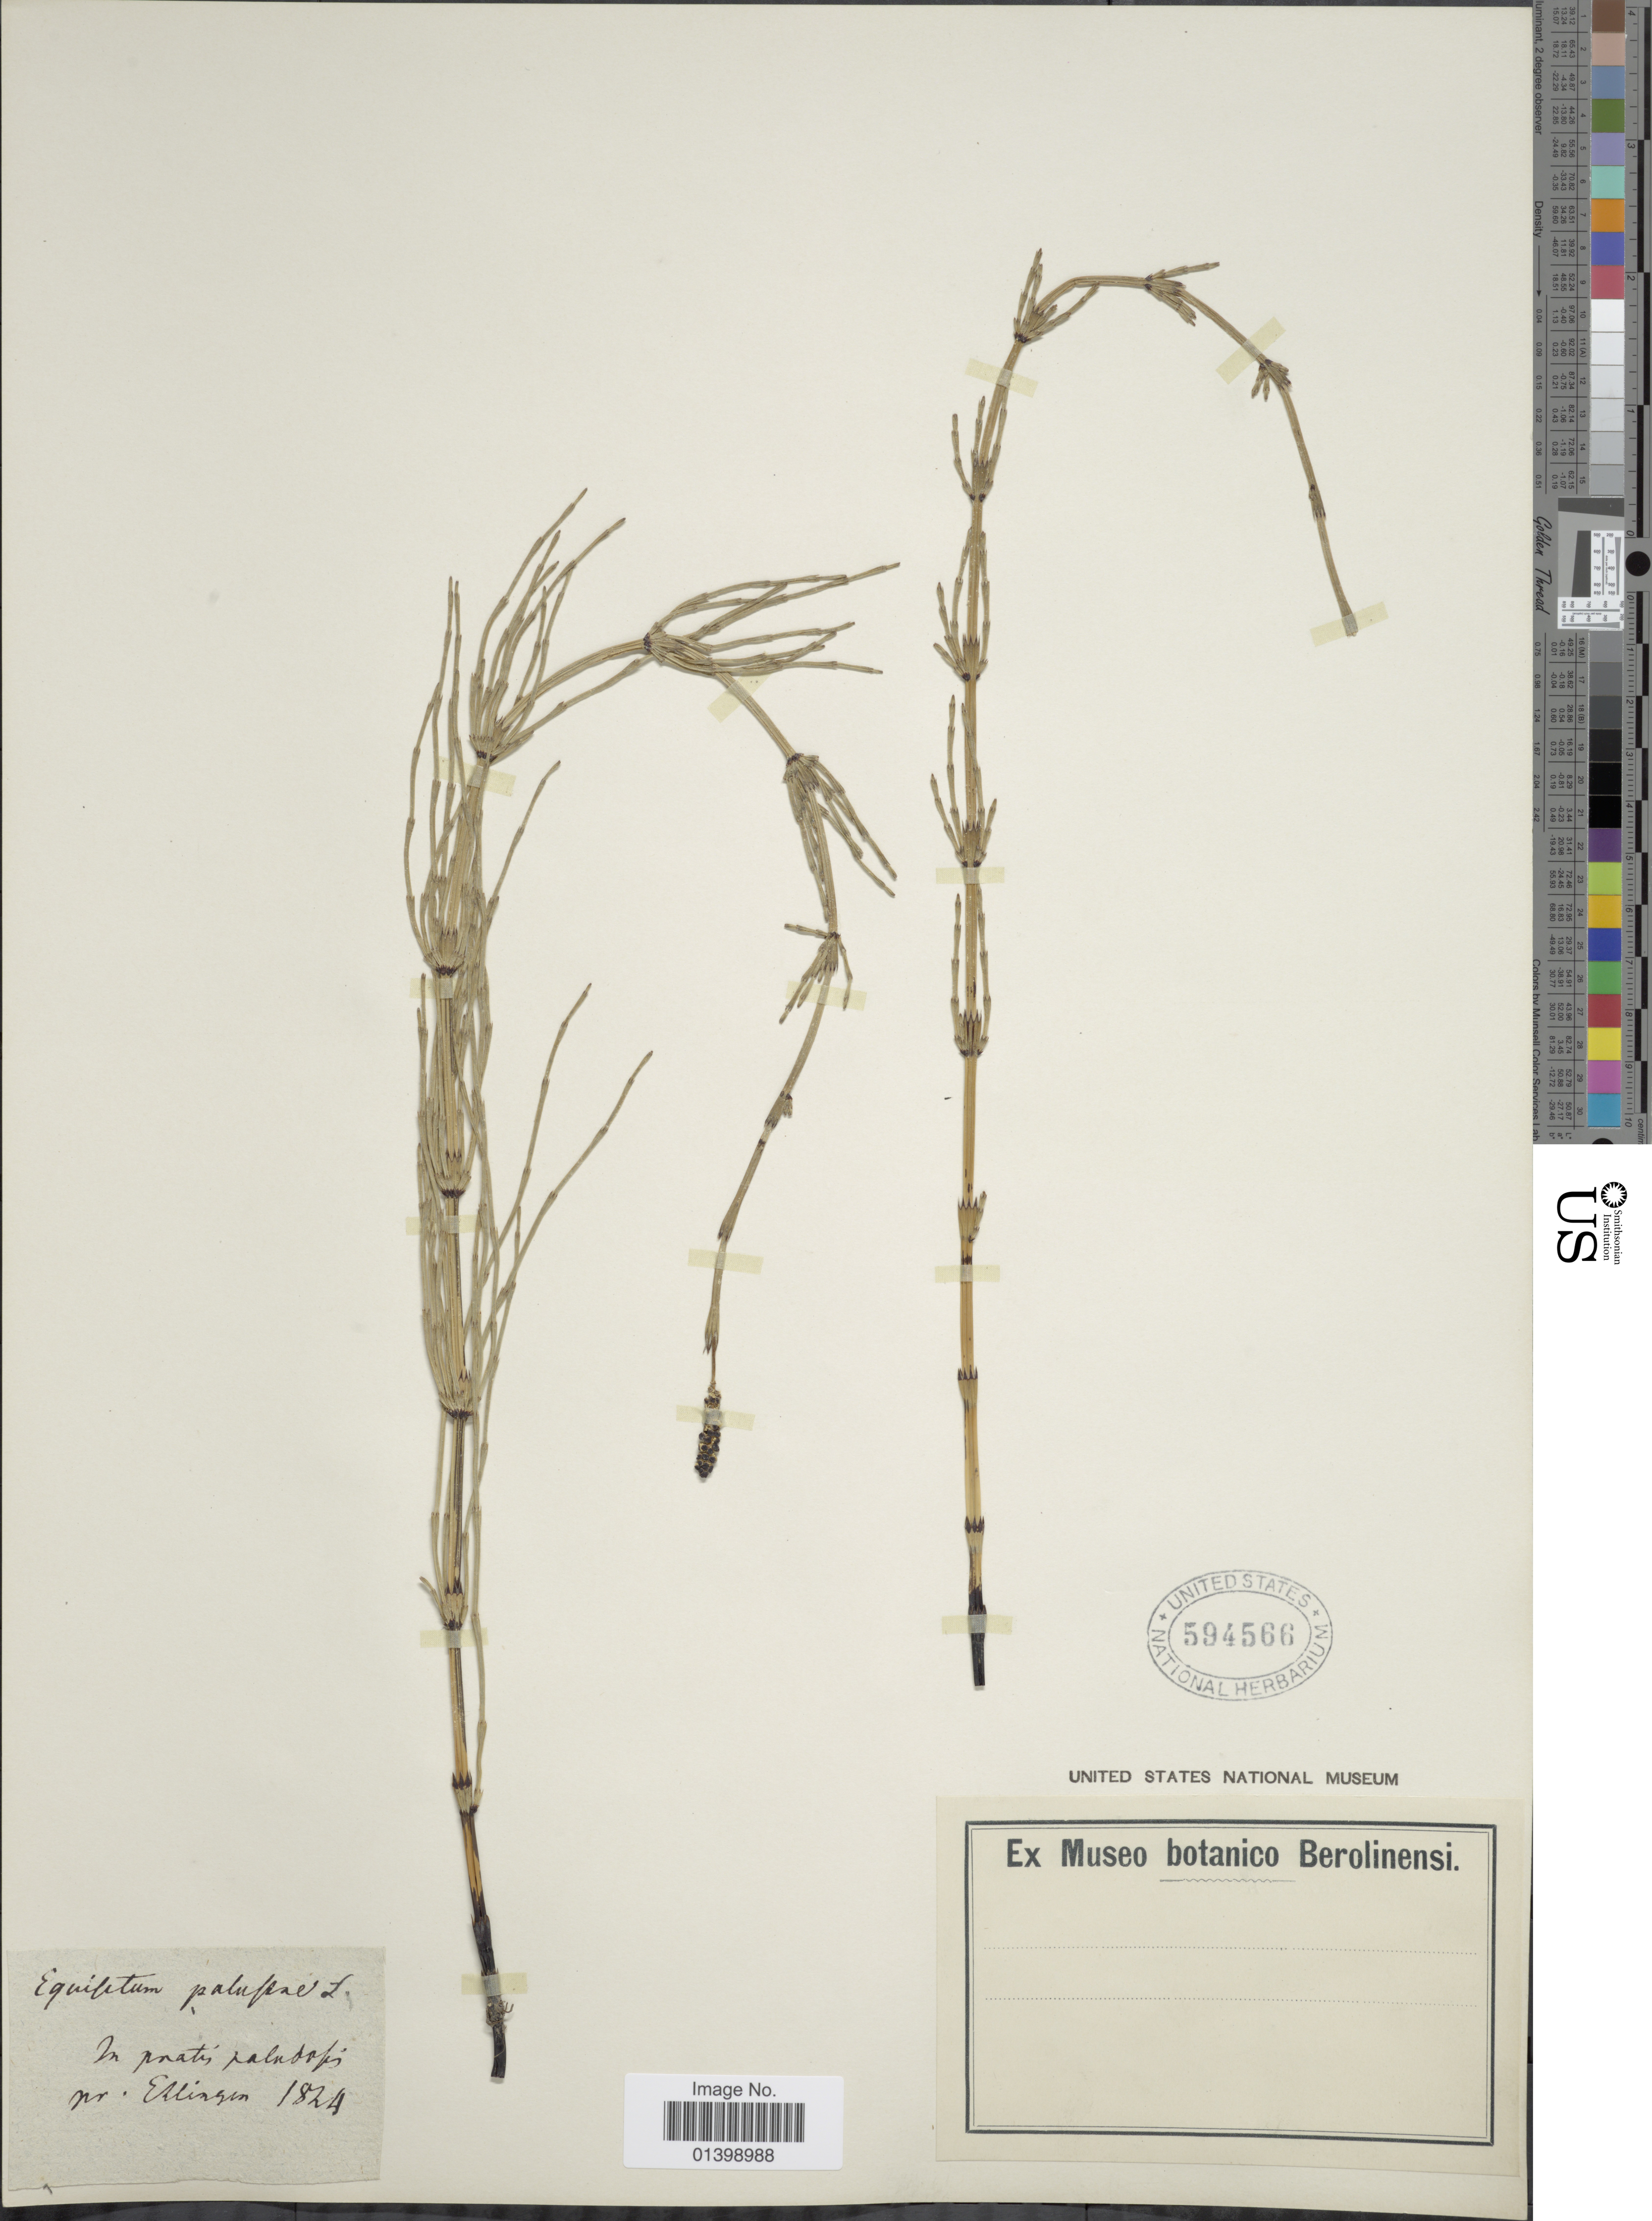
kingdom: Plantae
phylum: Tracheophyta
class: Polypodiopsida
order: Equisetales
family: Equisetaceae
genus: Equisetum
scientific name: Equisetum palustre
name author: L.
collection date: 1824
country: Germany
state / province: Bayern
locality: pr. Ellingen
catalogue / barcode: US 594566